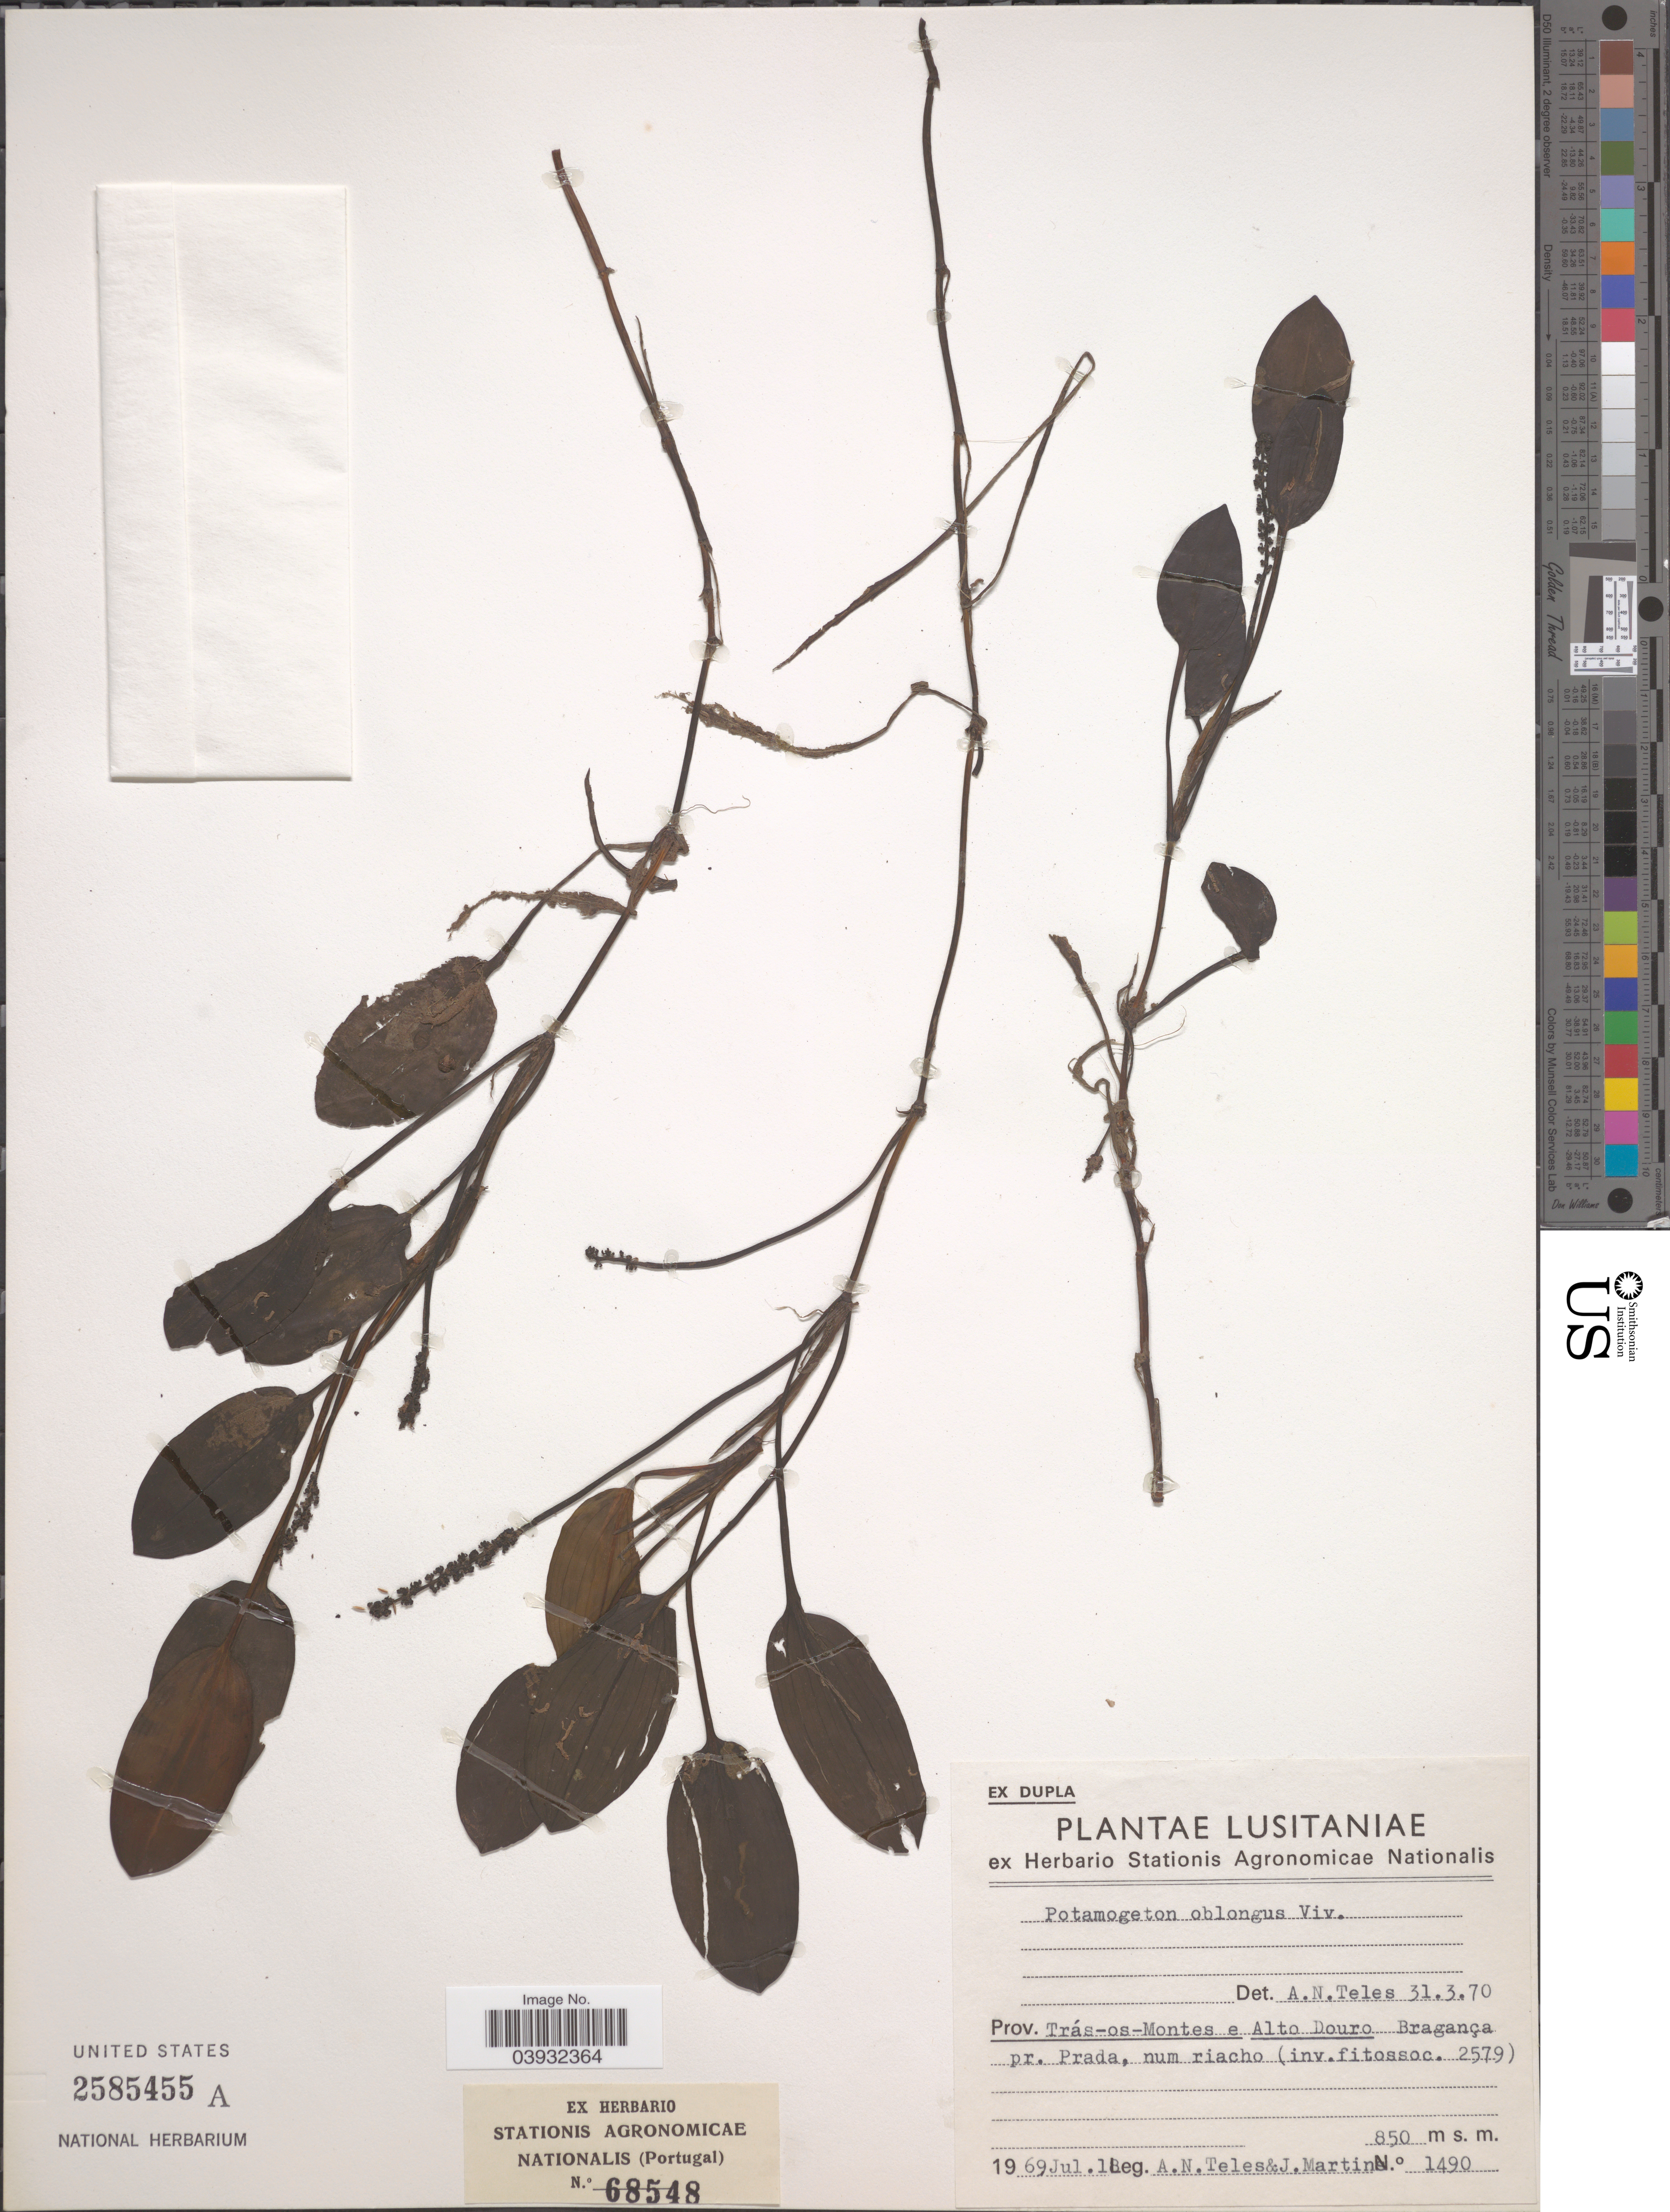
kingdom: Plantae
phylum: Tracheophyta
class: Liliopsida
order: Alismatales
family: Potamogetonaceae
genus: Potamogeton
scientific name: Potamogeton oblongus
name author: Viv.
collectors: A. Teles & J. Martins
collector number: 1490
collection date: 1969-07-18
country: Portugal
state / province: Braganca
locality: Lusitaniae. Prov. Trás-os-Montes e Alto Douro Bragança pr. Prada, num riacho.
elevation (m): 850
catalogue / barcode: US 2585455A